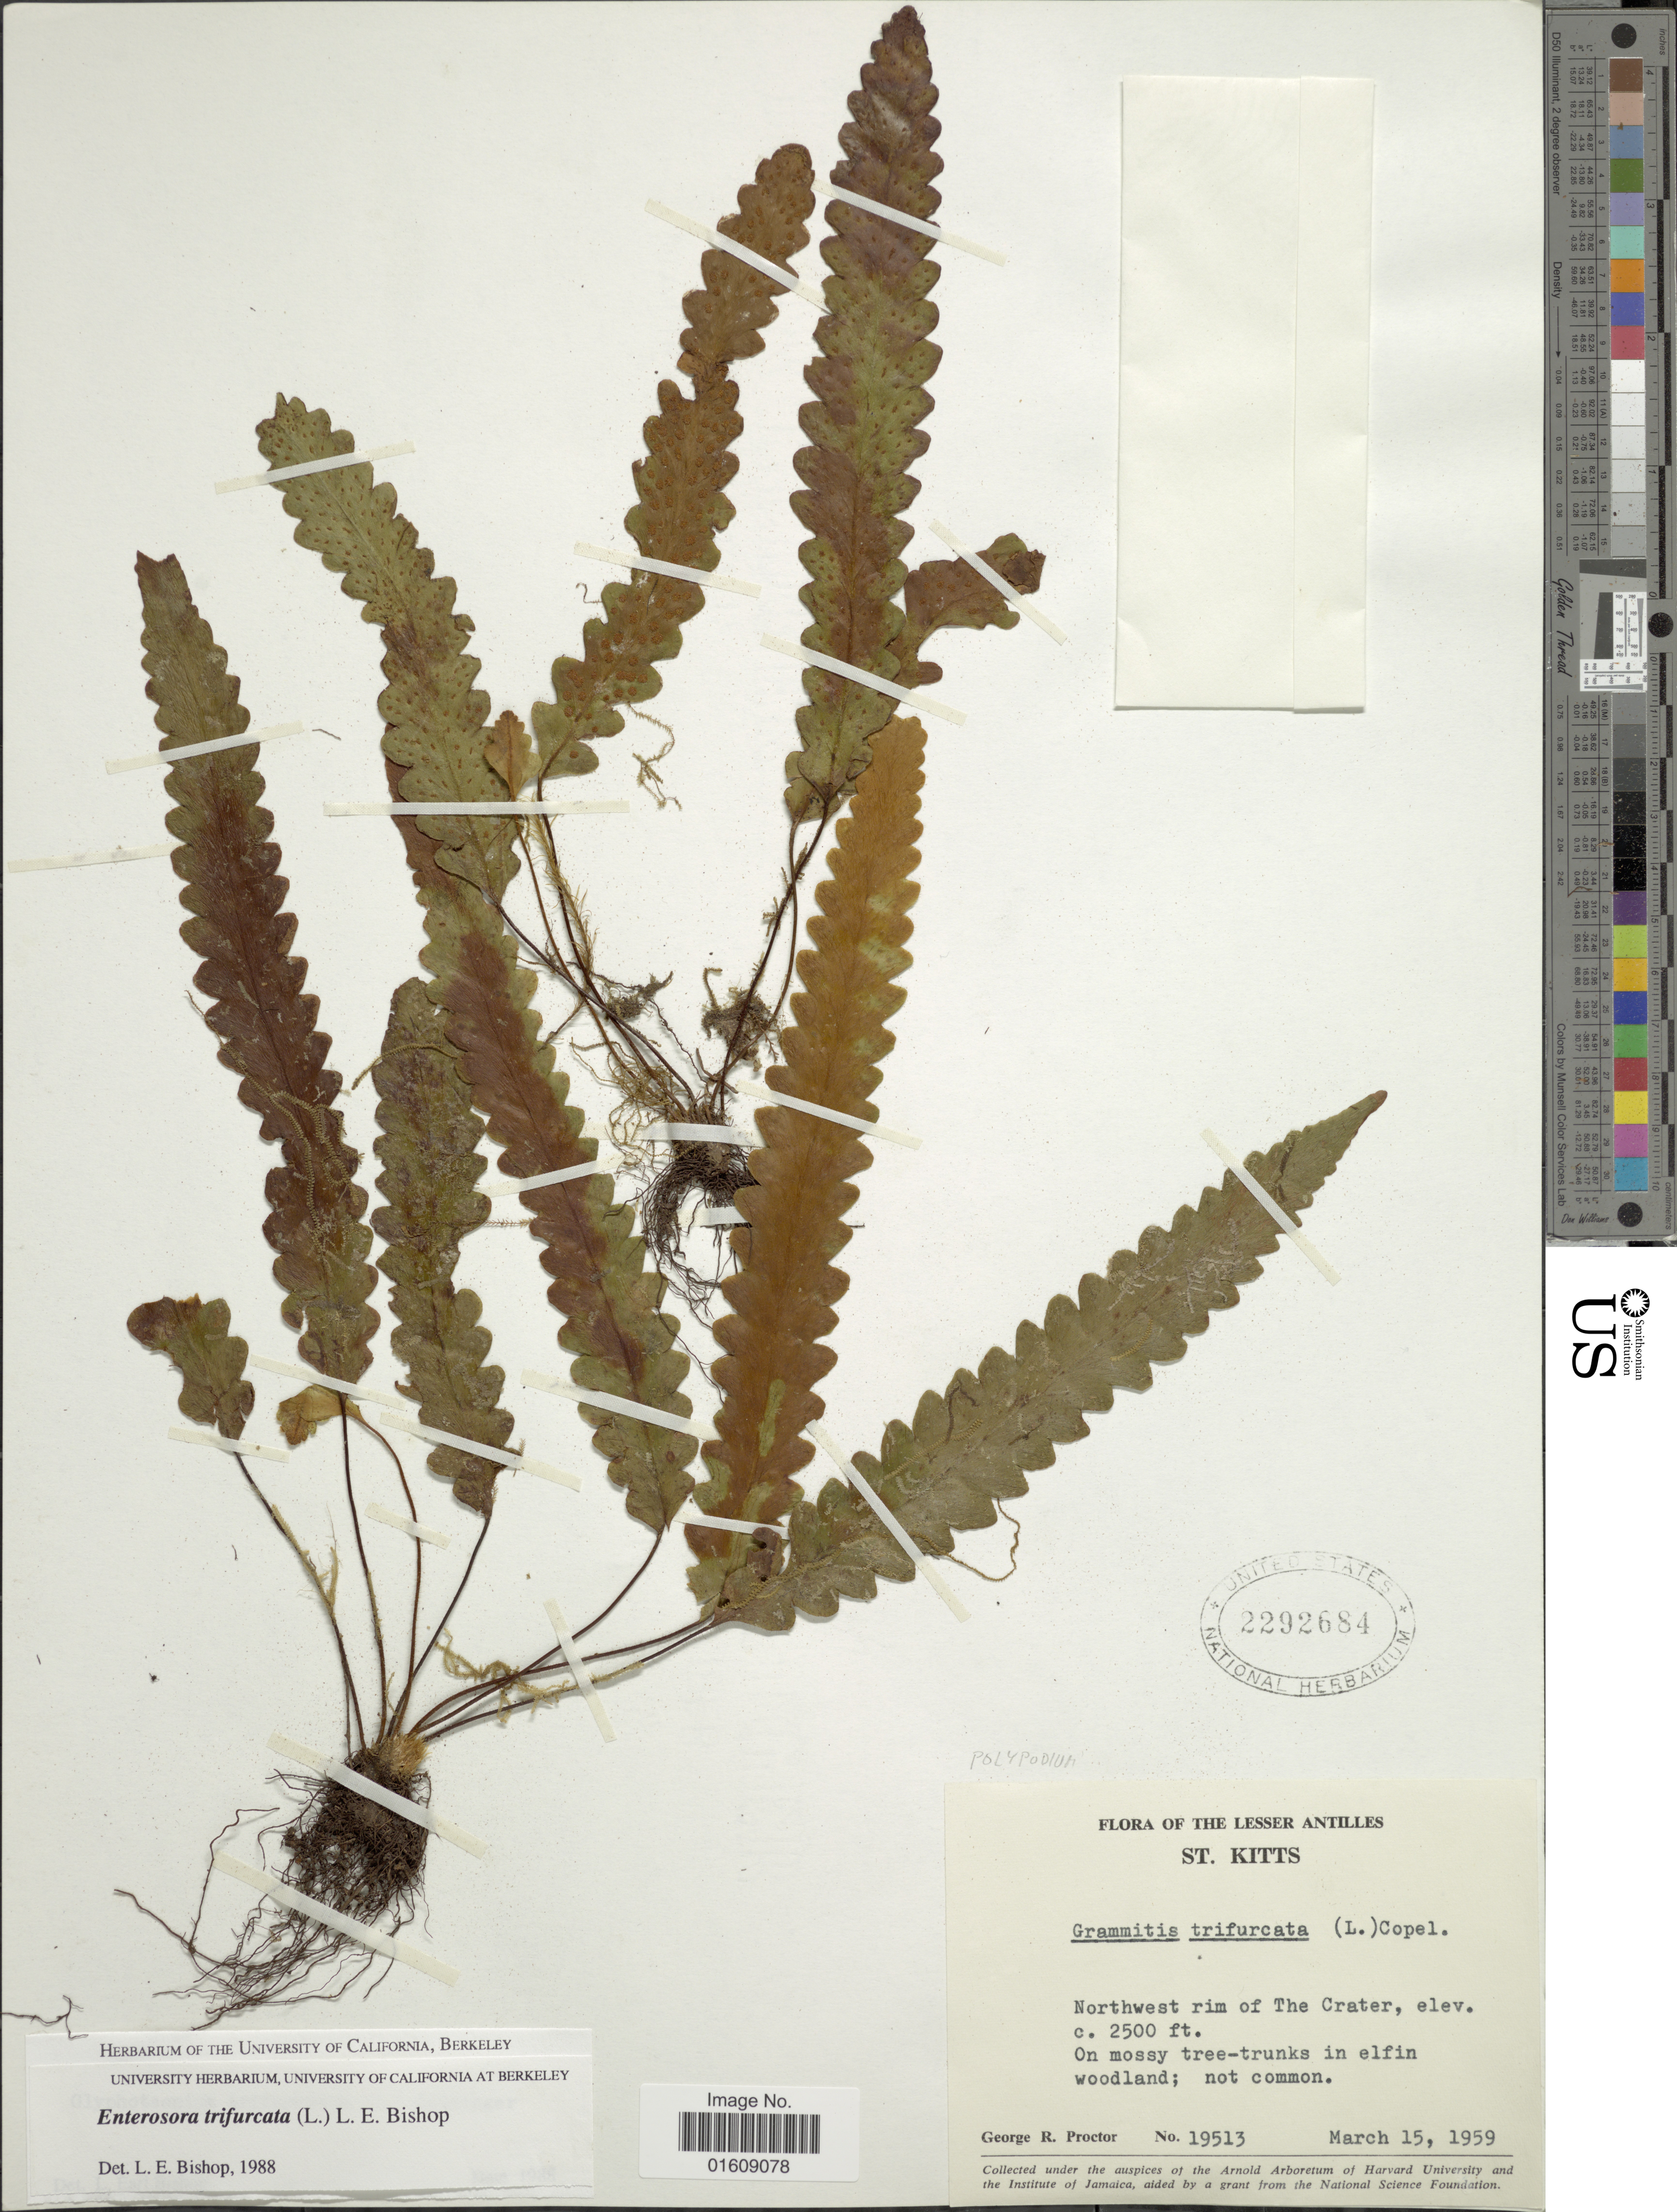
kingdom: Plantae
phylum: Tracheophyta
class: Polypodiopsida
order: Polypodiales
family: Polypodiaceae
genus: Enterosora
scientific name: Enterosora trifurcata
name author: (L.) L.E. Bishop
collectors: G. R. Proctor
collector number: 19513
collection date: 1959-03-15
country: St. Christopher-Nevis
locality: The Lesser Antilles, St. Kitts, Northwest rim of The Crater.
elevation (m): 762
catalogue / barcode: US 2292684